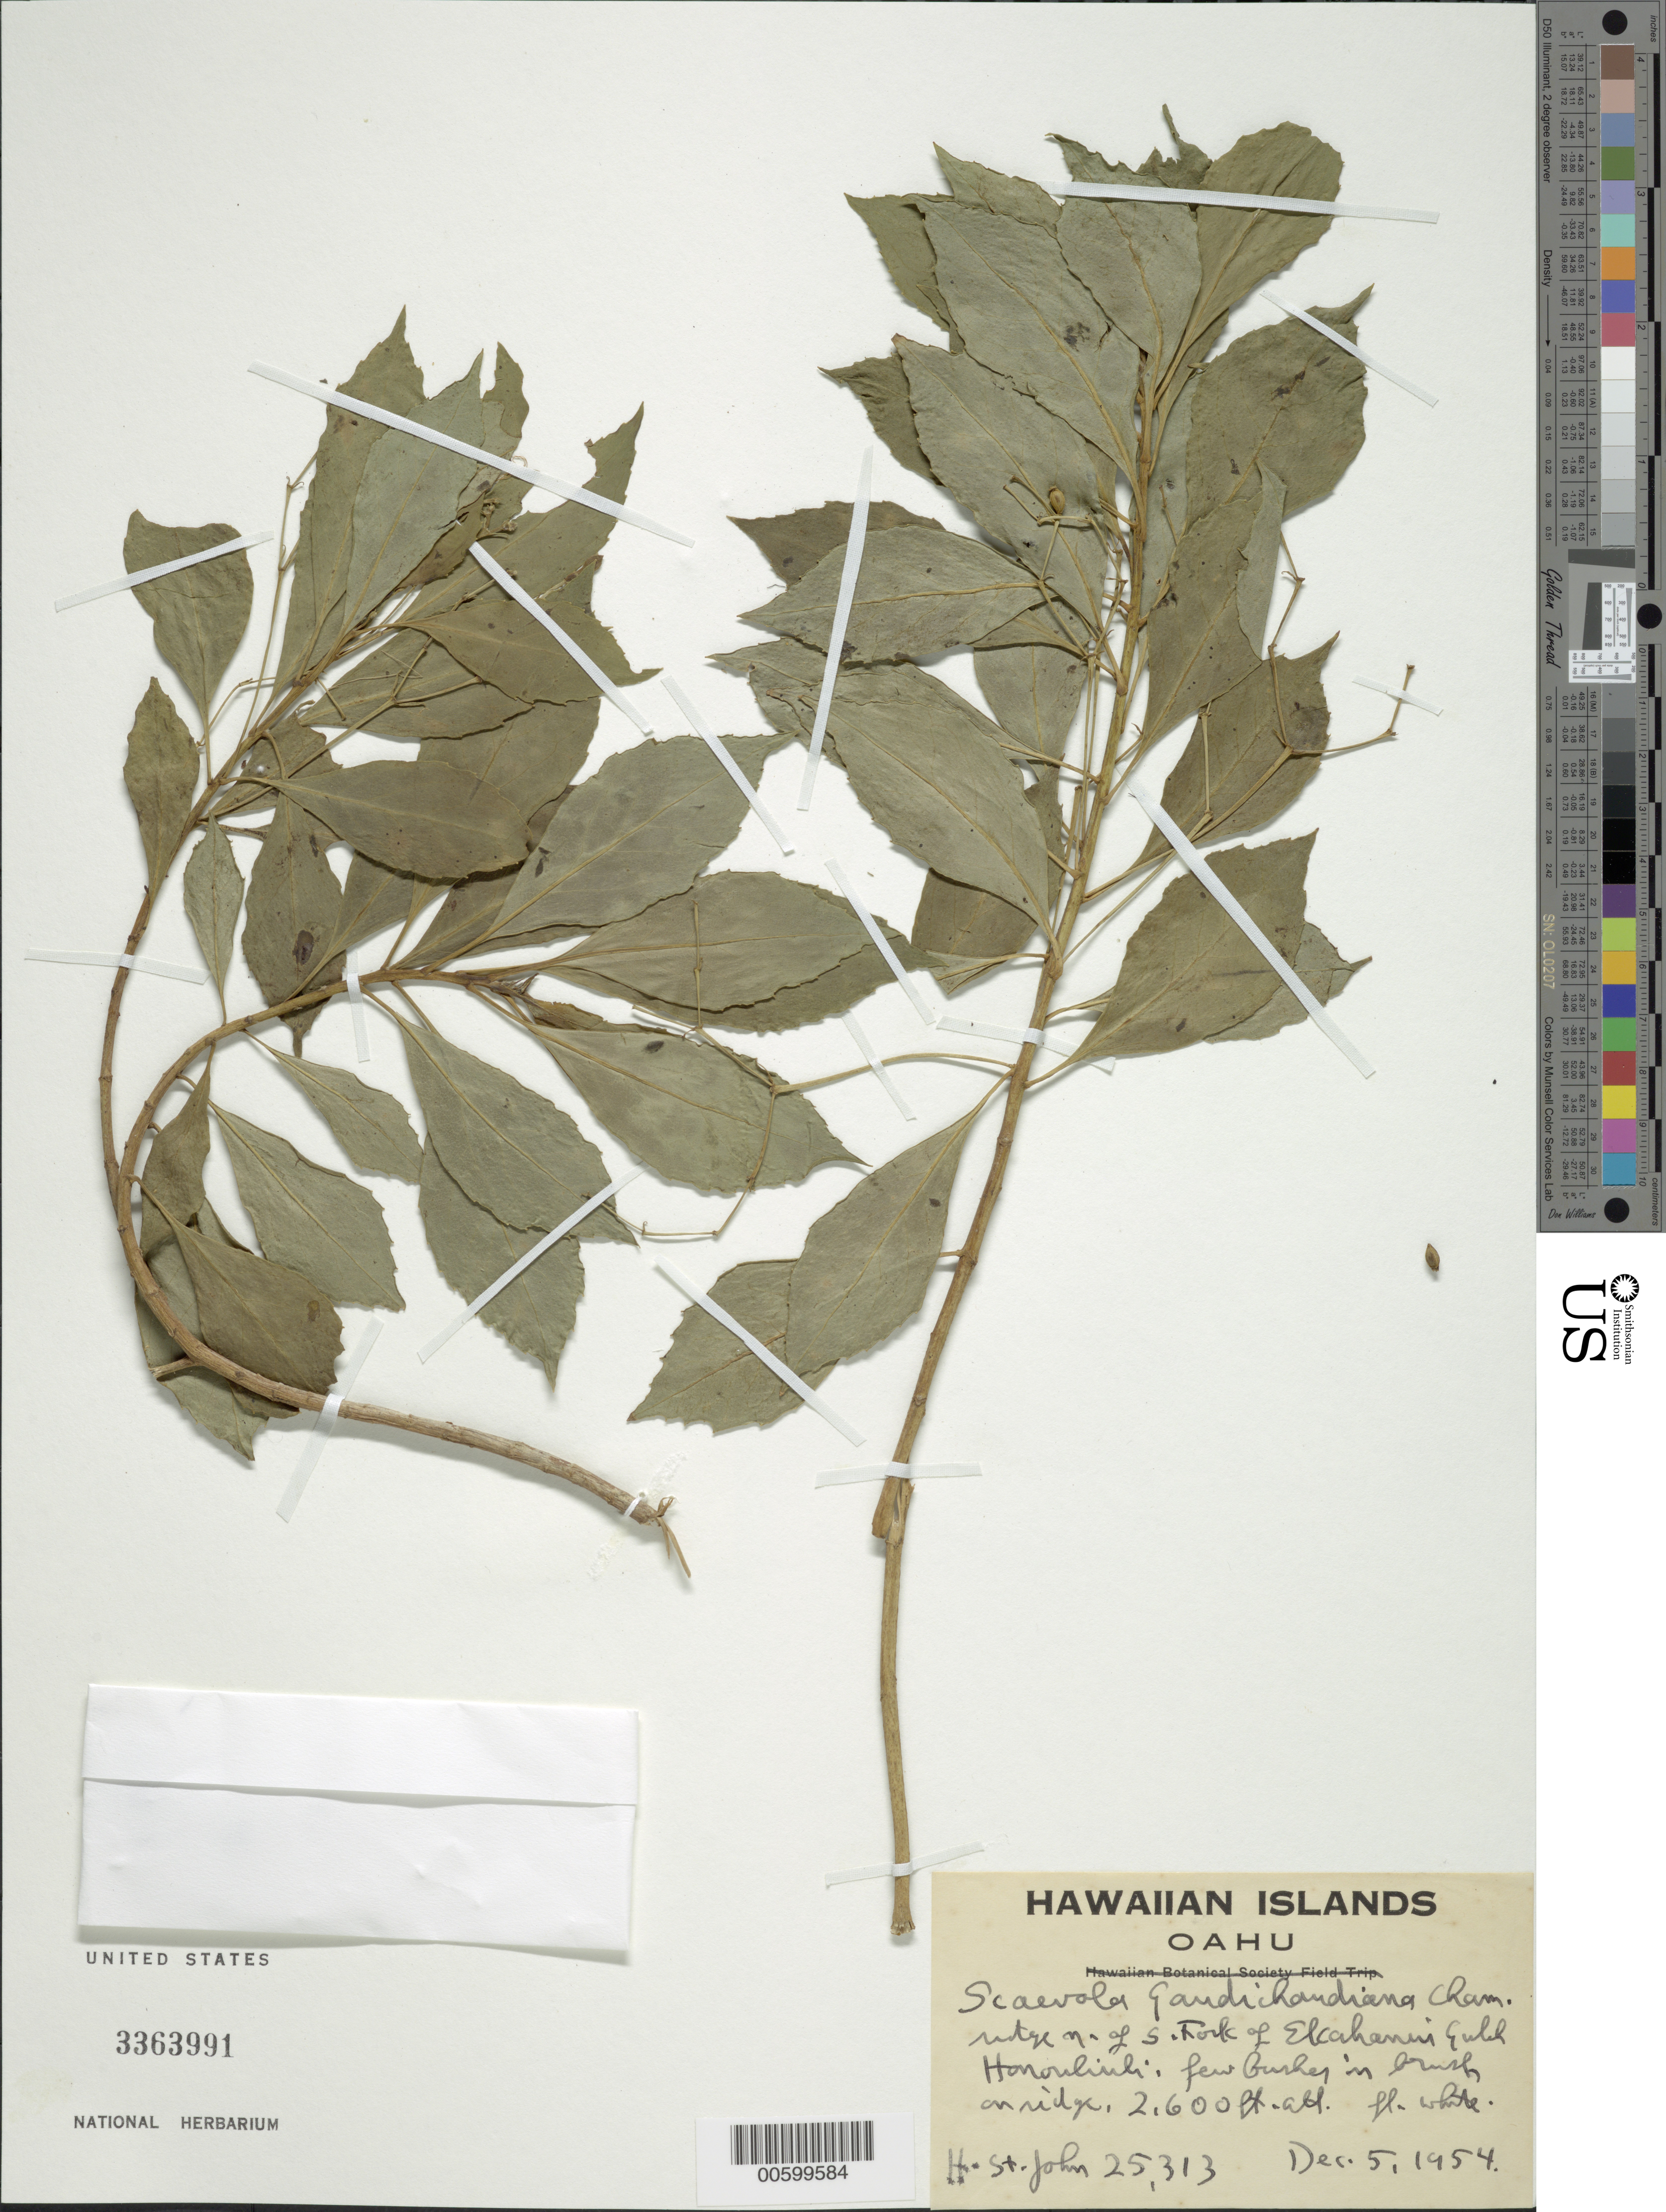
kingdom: Plantae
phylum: Tracheophyta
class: Magnoliopsida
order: Asterales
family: Goodeniaceae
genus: Scaevola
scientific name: Scaevola gaudichaudiana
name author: Cham.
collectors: H. St. John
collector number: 25313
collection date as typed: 5 Dec 1954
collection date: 1954-12-05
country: United States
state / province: Hawaii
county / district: Honolulu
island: Oahu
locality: Ridge N of S fork of Elcahanui Gulch Honouliuli.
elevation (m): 792.48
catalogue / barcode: US 3363991